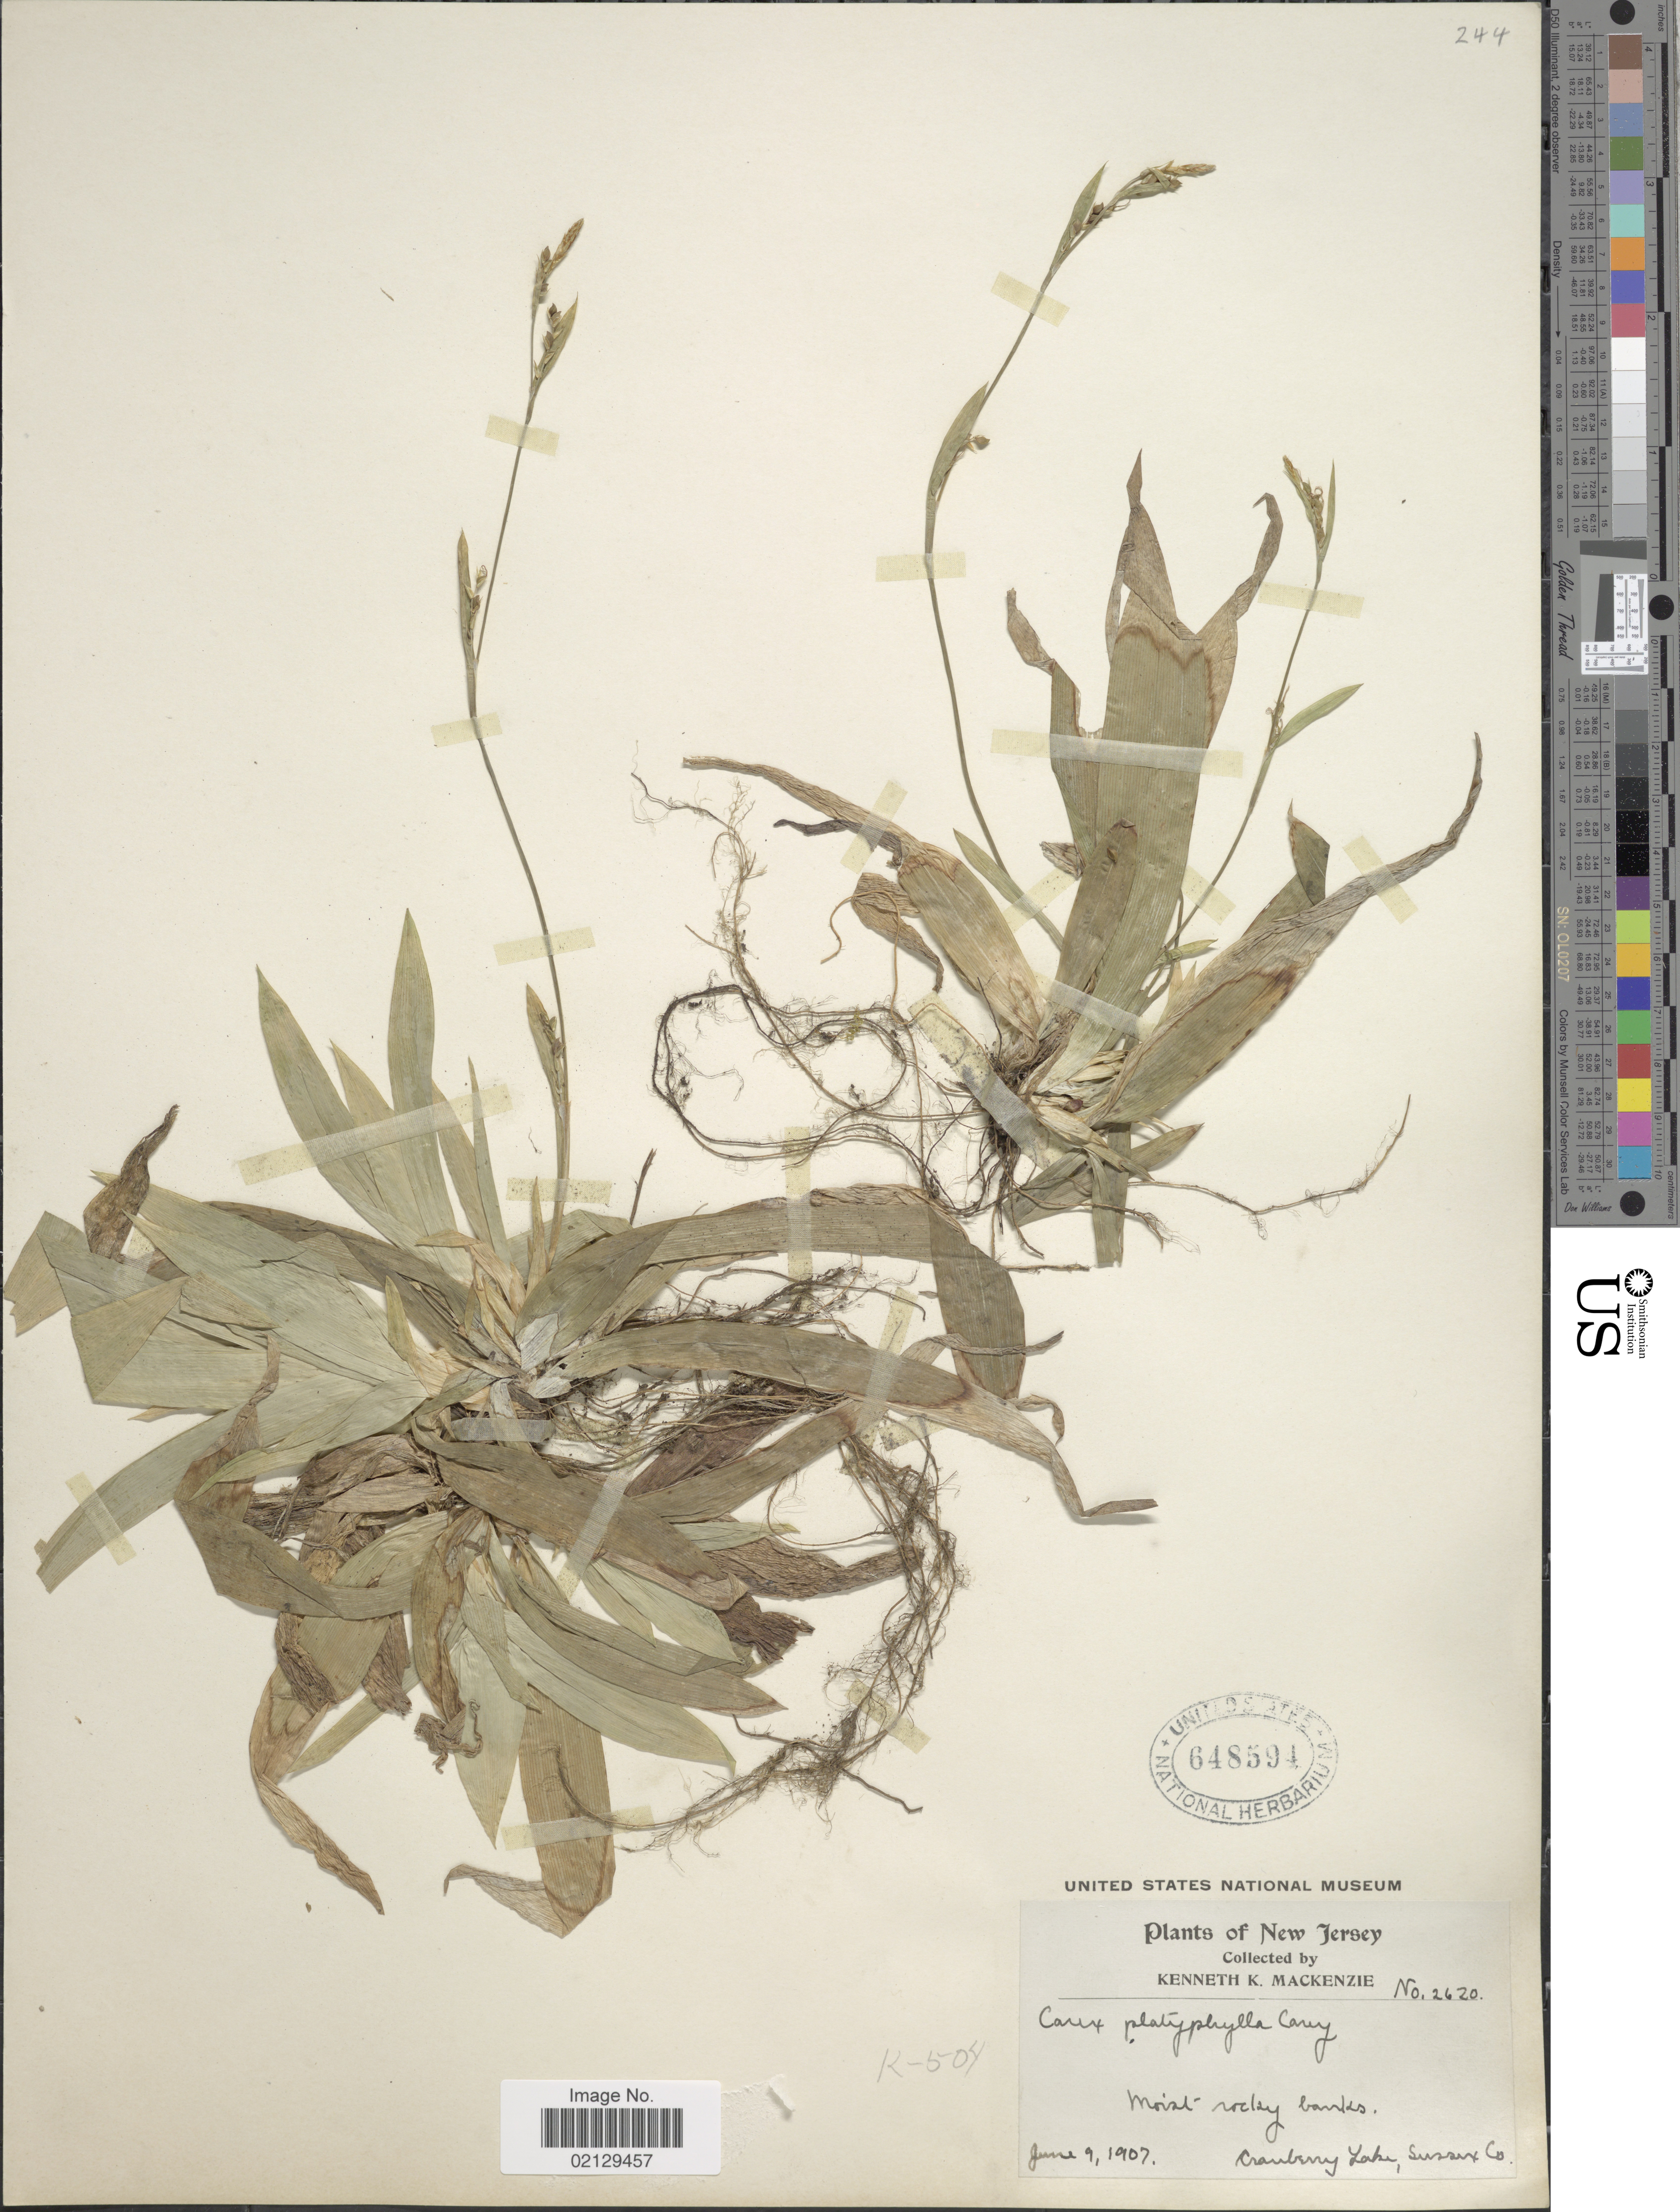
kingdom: Plantae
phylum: Tracheophyta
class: Liliopsida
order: Poales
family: Cyperaceae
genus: Carex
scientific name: Carex platyphylla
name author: J. Carey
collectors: K. K. Mackenzie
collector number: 2620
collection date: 1907-06-09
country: United States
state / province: New Jersey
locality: Cramberry Lake, Sussex Co.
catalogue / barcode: US 648594